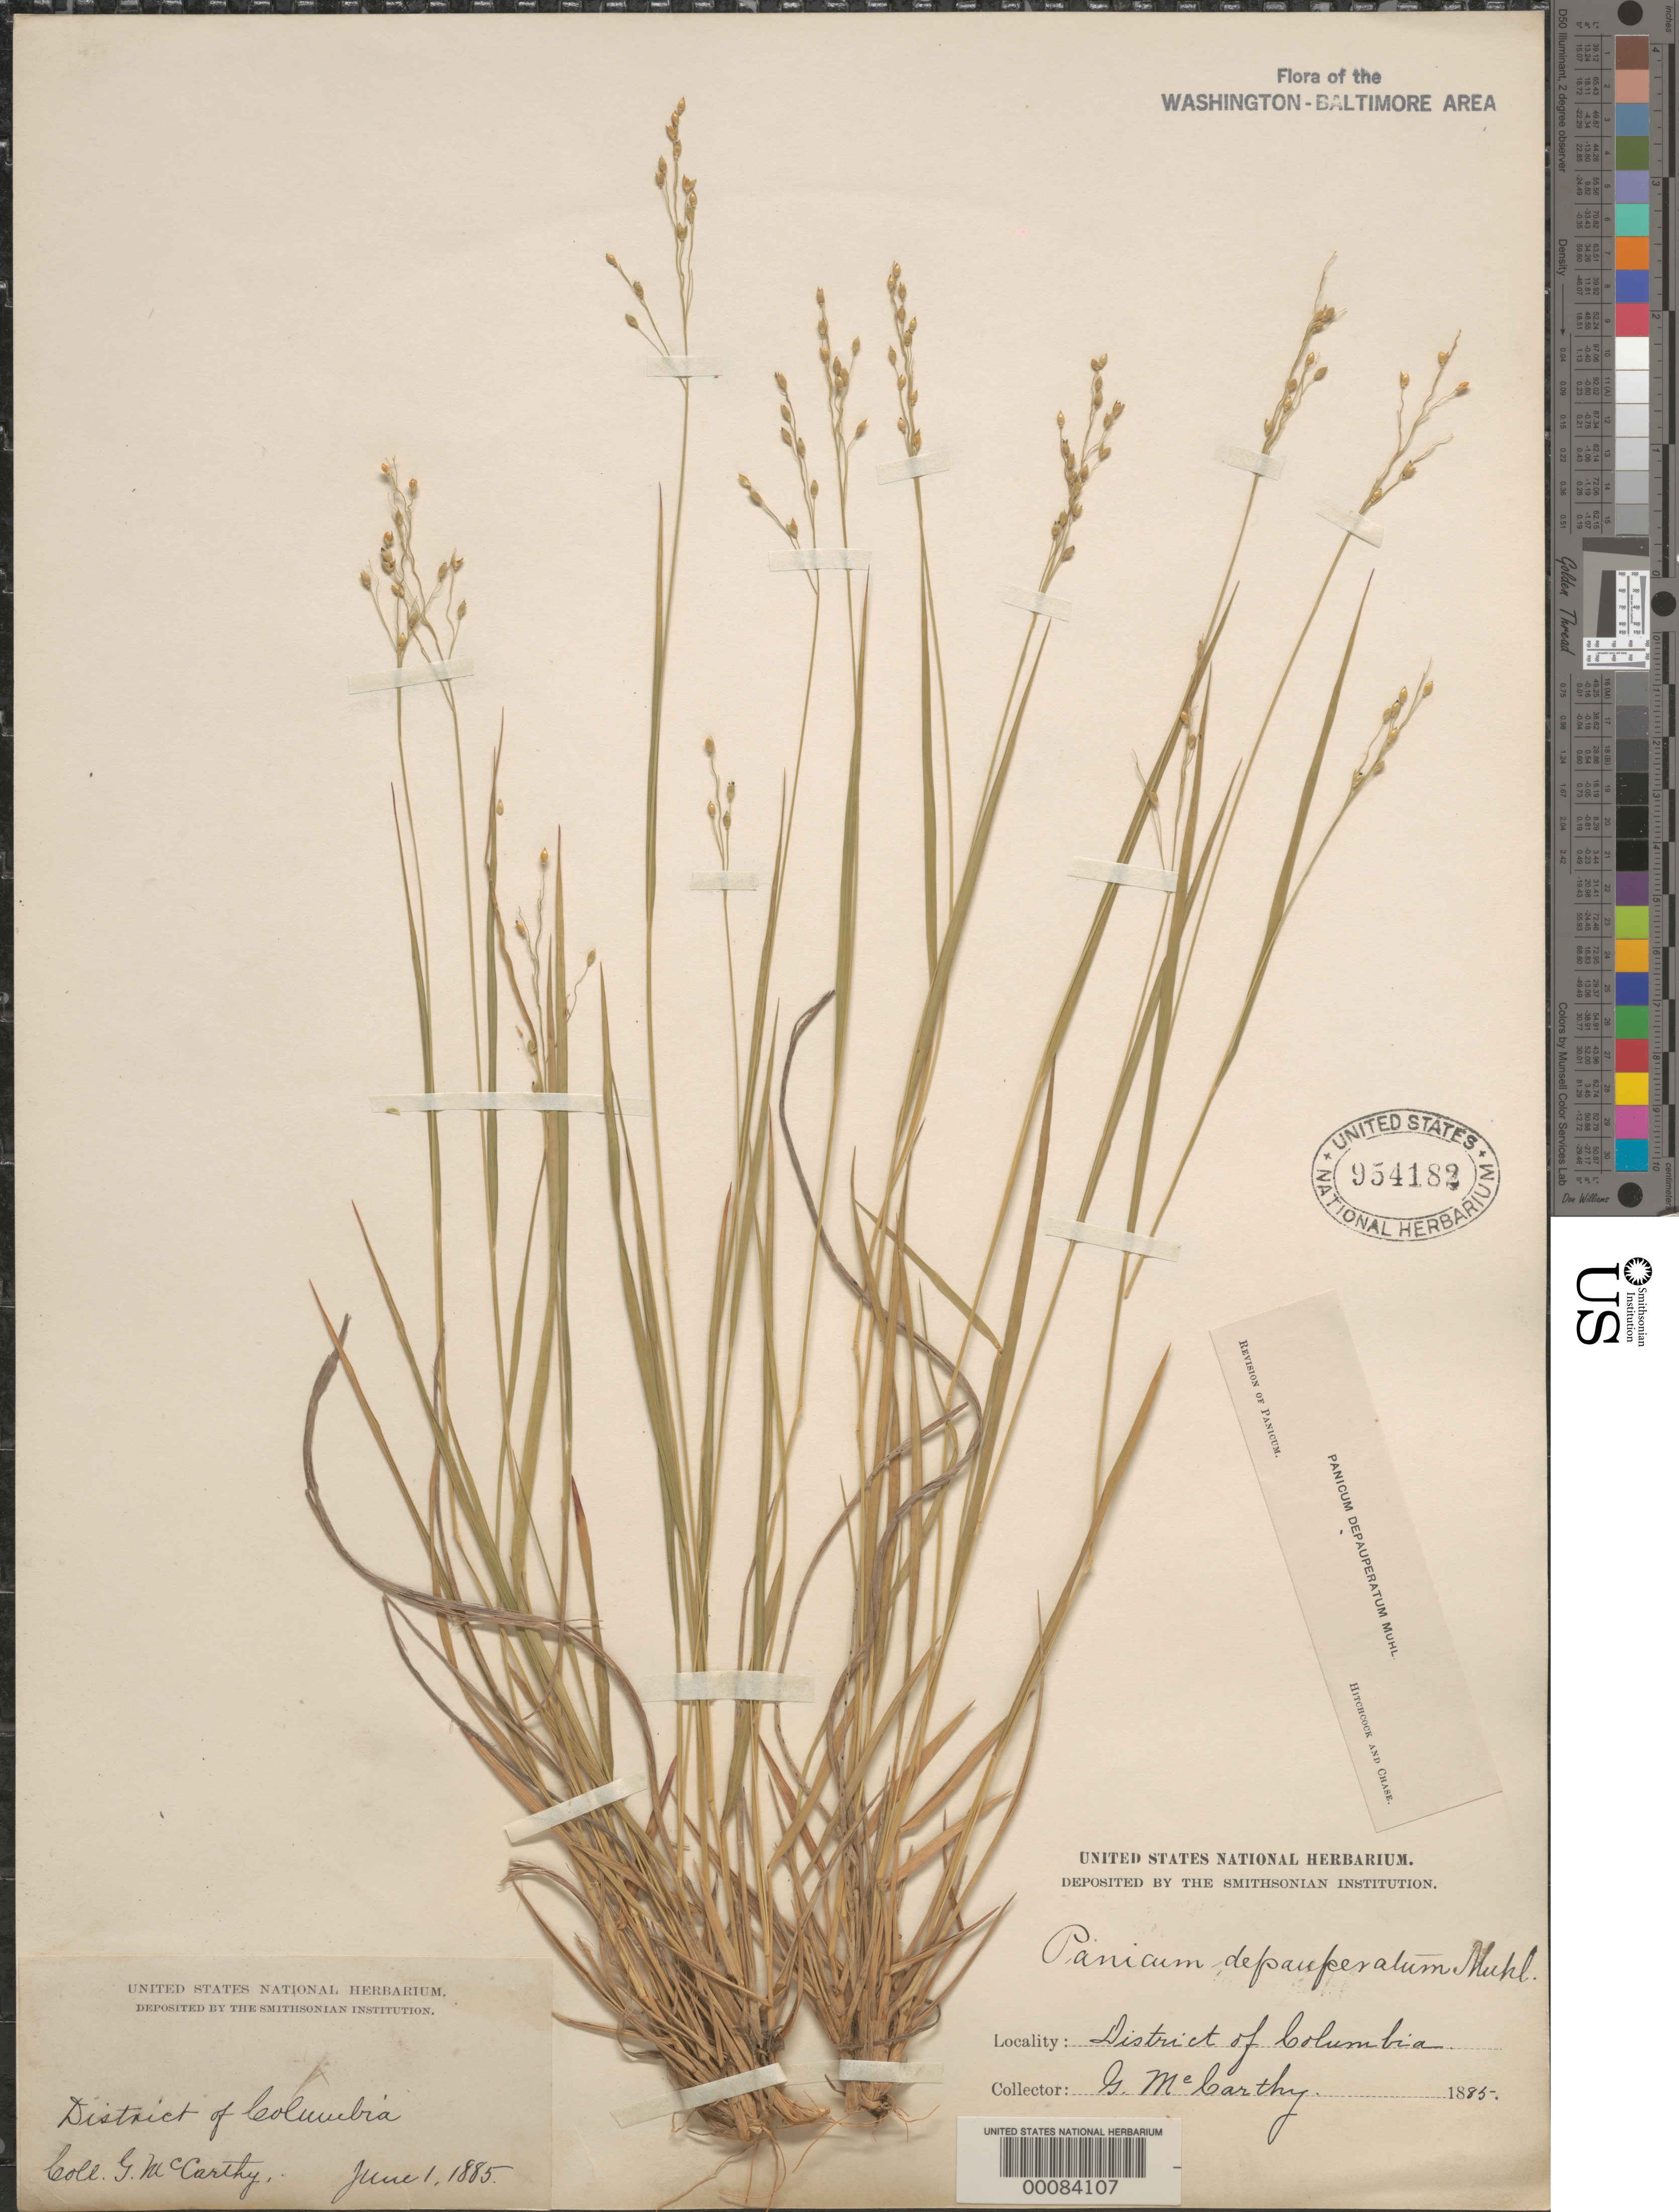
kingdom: Plantae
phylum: Tracheophyta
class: Liliopsida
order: Poales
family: Poaceae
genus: Dichanthelium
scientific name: Dichanthelium depauperatum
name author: (Muhl.) Gould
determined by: Hitchcock, A. S.; Chase, [M.] A.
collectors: G. M. McCarthy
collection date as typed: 01 Jun 1885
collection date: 1885-06-01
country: United States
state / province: District of Columbia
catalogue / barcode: US 954182